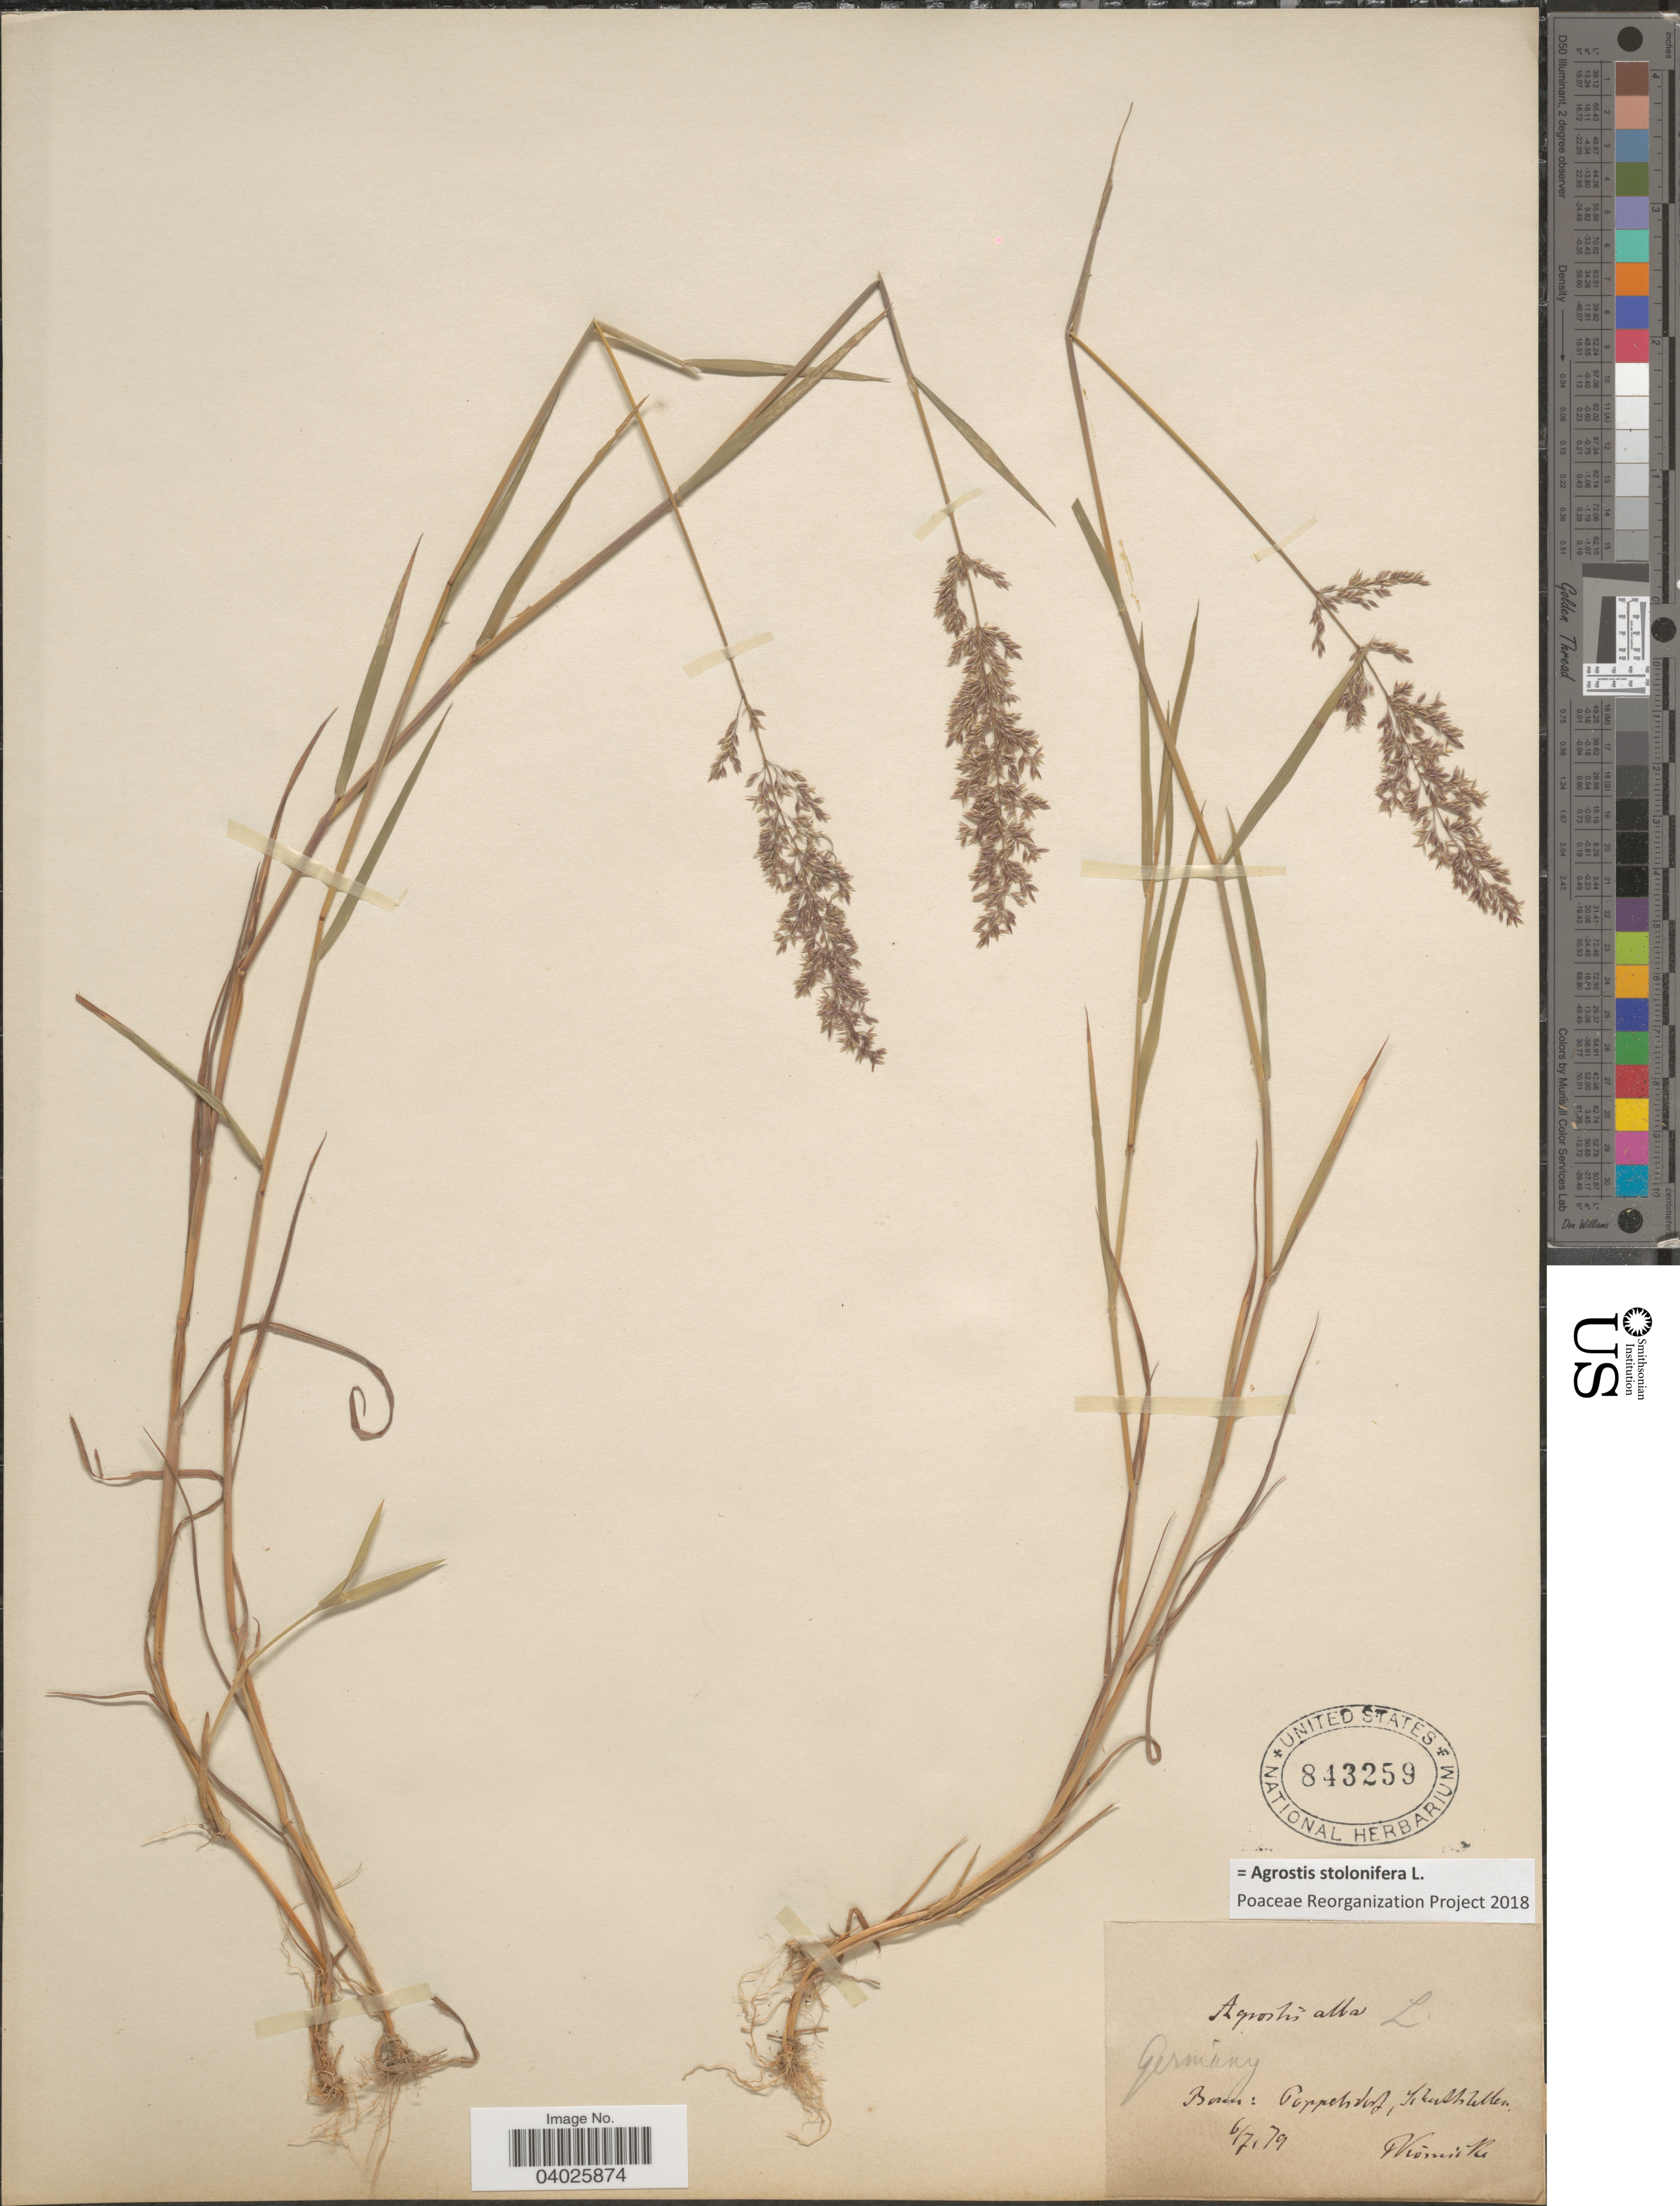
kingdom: Plantae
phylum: Tracheophyta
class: Liliopsida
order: Poales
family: Poaceae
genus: Agrostis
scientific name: Agrostis stolonifera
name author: L.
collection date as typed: Transcribed d/m/y: 6/7/79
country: Germany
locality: Born: Poppenhof, Tikulshikken. [interpreted]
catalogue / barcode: US 843259